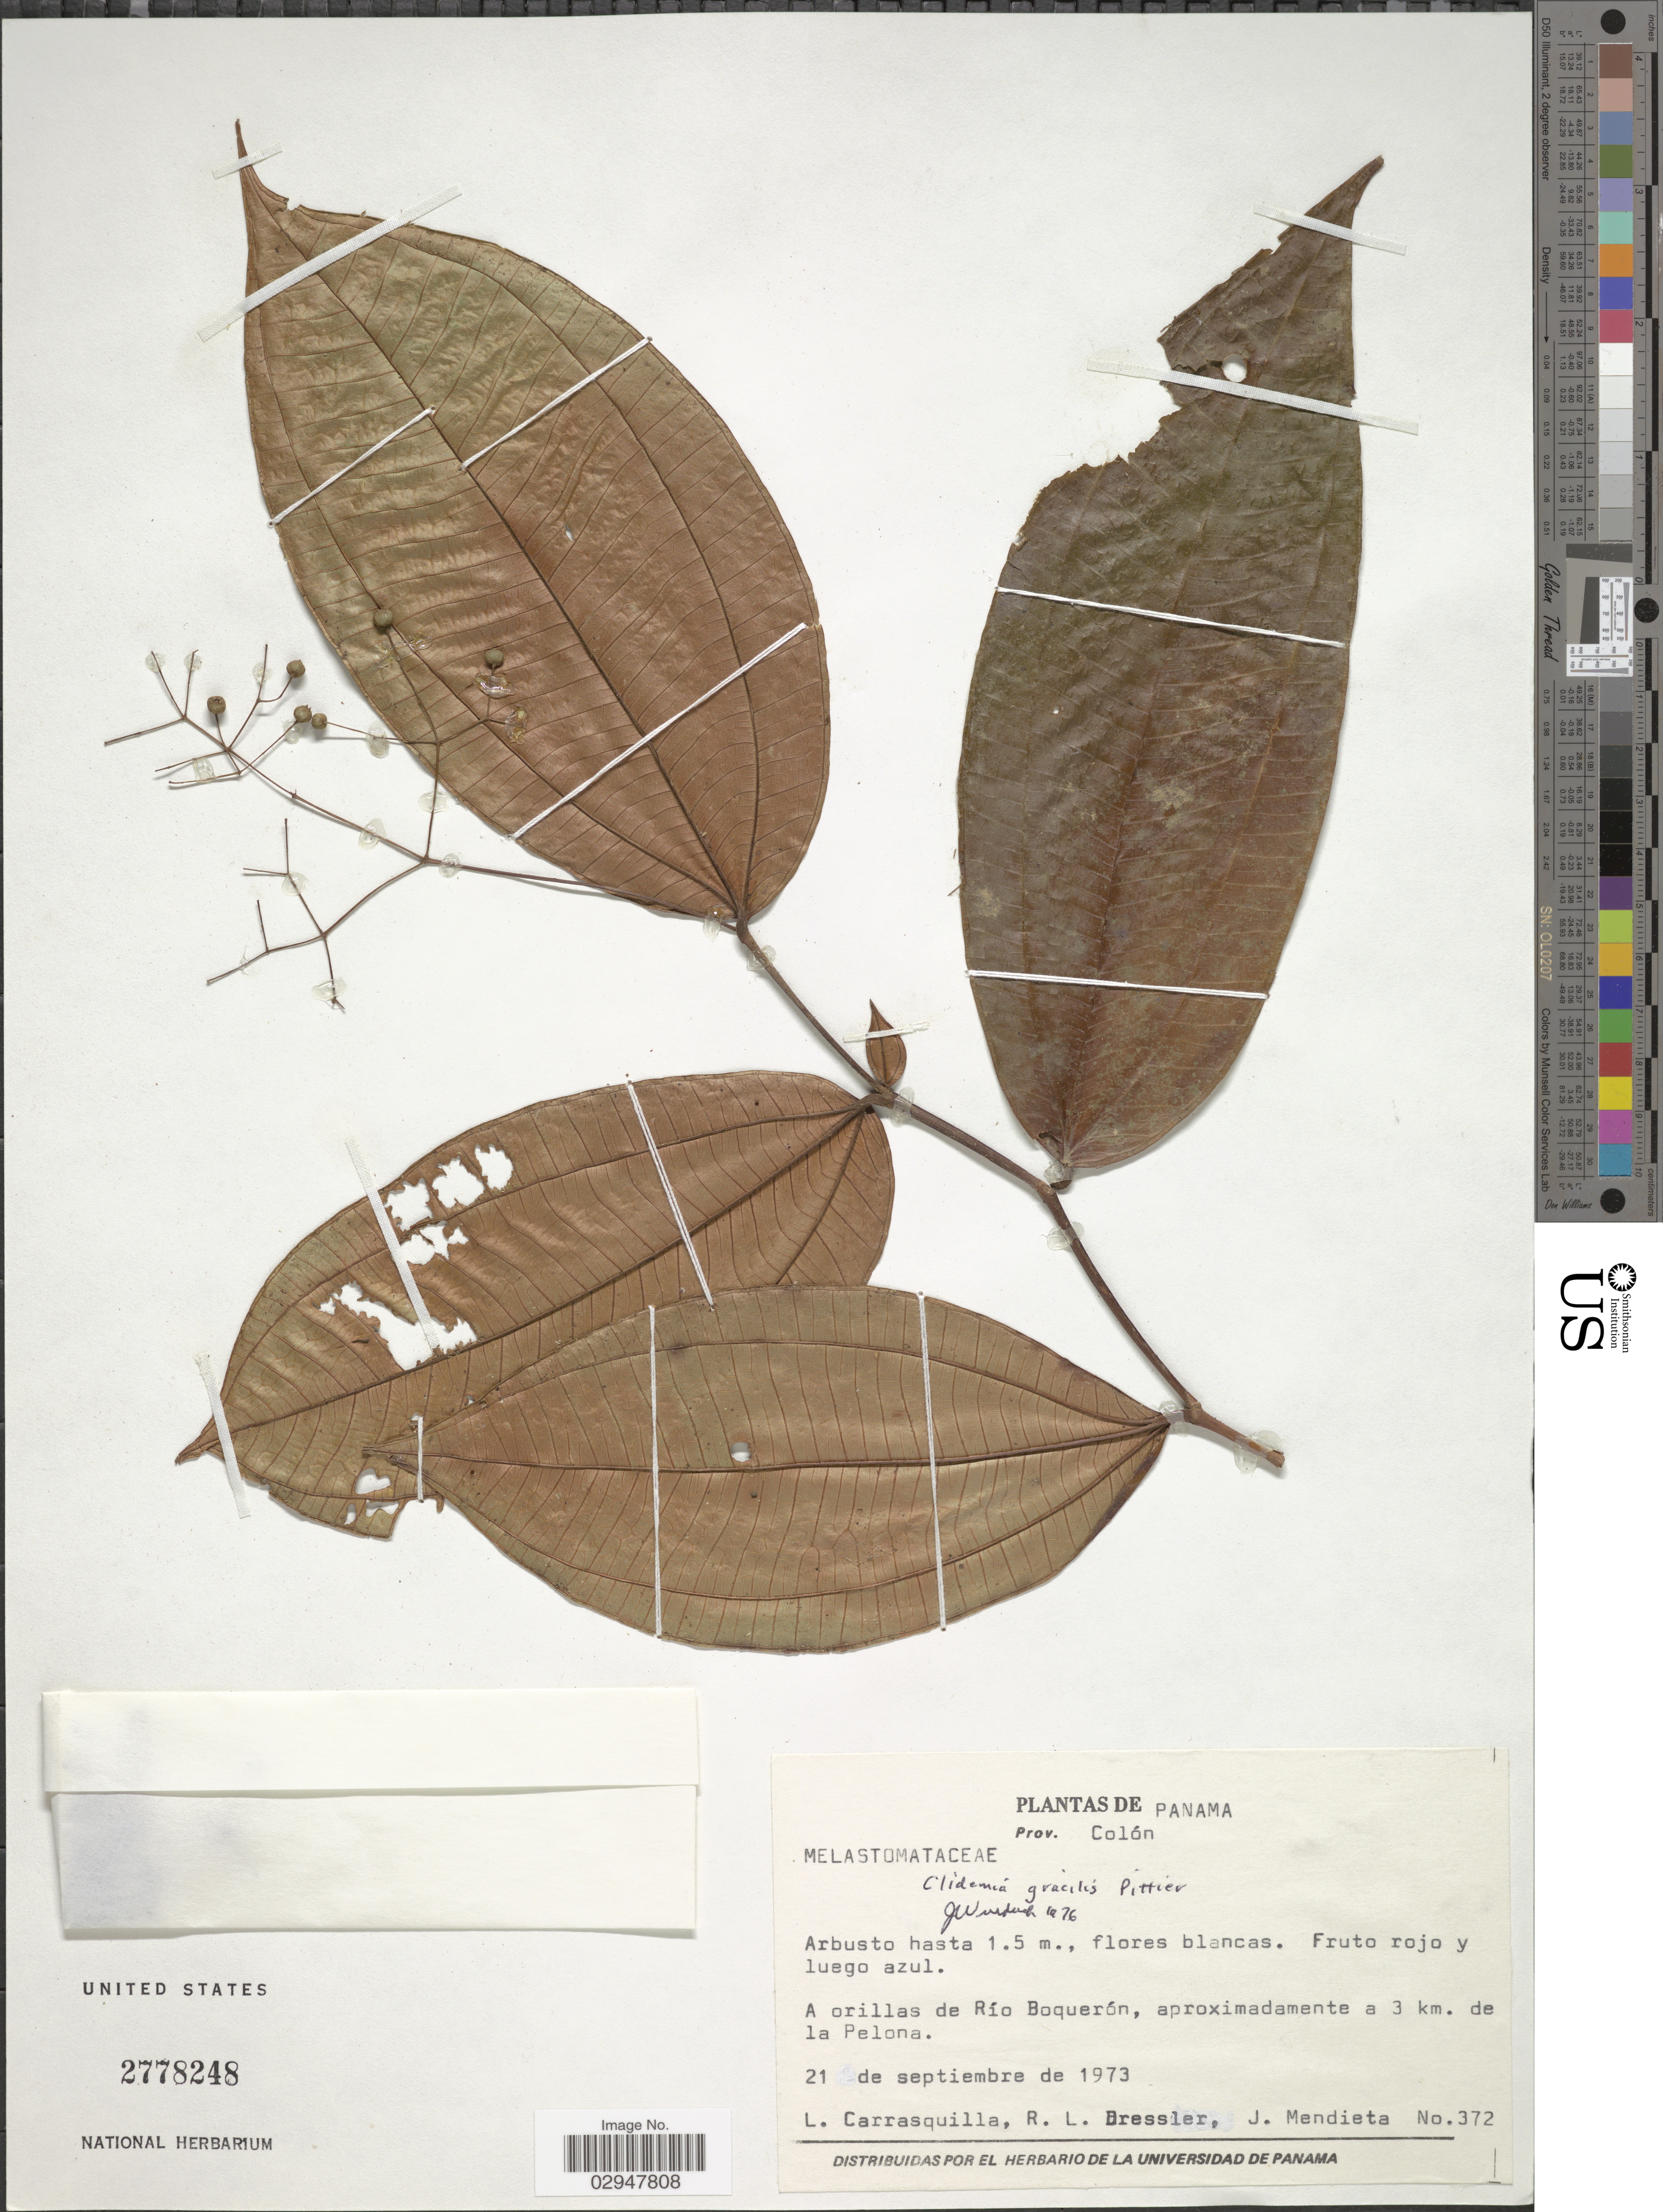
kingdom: Plantae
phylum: Tracheophyta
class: Magnoliopsida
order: Myrtales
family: Melastomataceae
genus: Clidemia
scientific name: Clidemia gracilis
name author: Pittier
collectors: L. Carrasquilla, R. Dressler & J. Mendieta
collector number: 372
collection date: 1973-09-21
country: Panama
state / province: Colón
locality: A orillas de Río Boquerón, aproximadamente a 3 km. de la Pelona.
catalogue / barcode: US 2778248